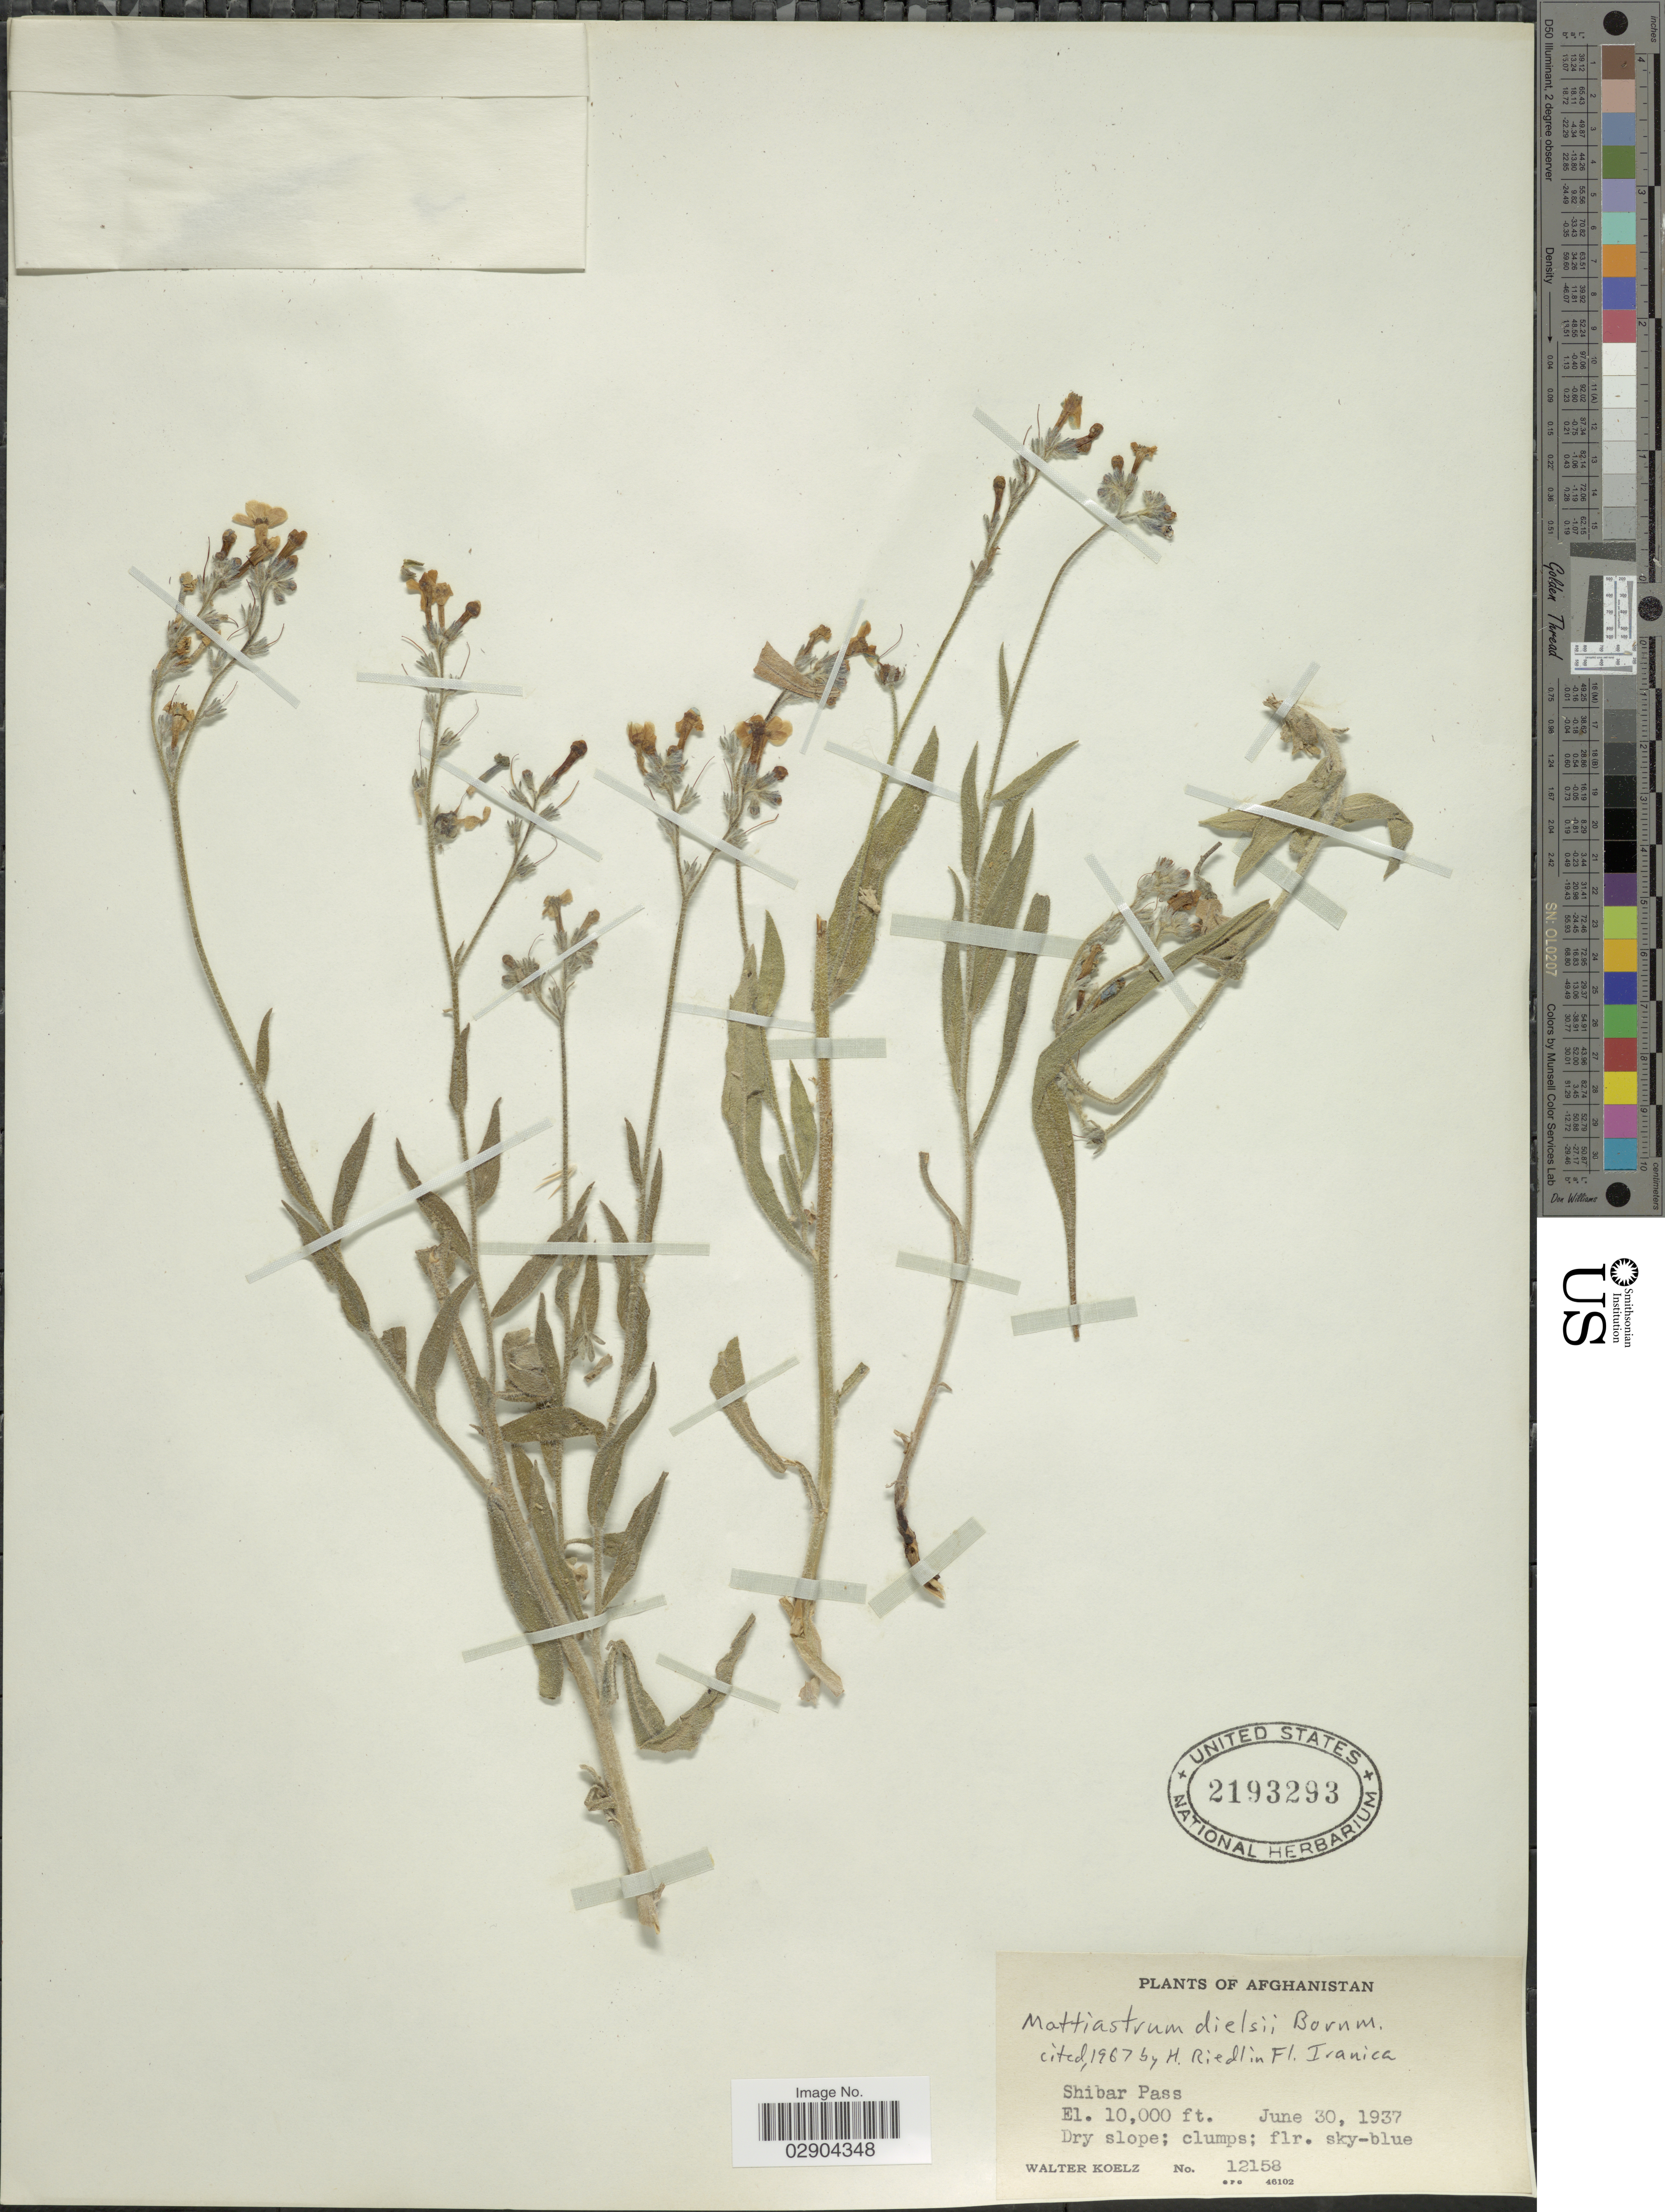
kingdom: Plantae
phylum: Tracheophyta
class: Magnoliopsida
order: Boraginales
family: Boraginaceae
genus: Mattiastrum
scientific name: Mattiastrum dielsii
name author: Bornm.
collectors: W. N. Koelz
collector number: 12158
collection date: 1937-06-30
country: Afghanistan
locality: Shibar Pass.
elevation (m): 3048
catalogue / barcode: US 2193293